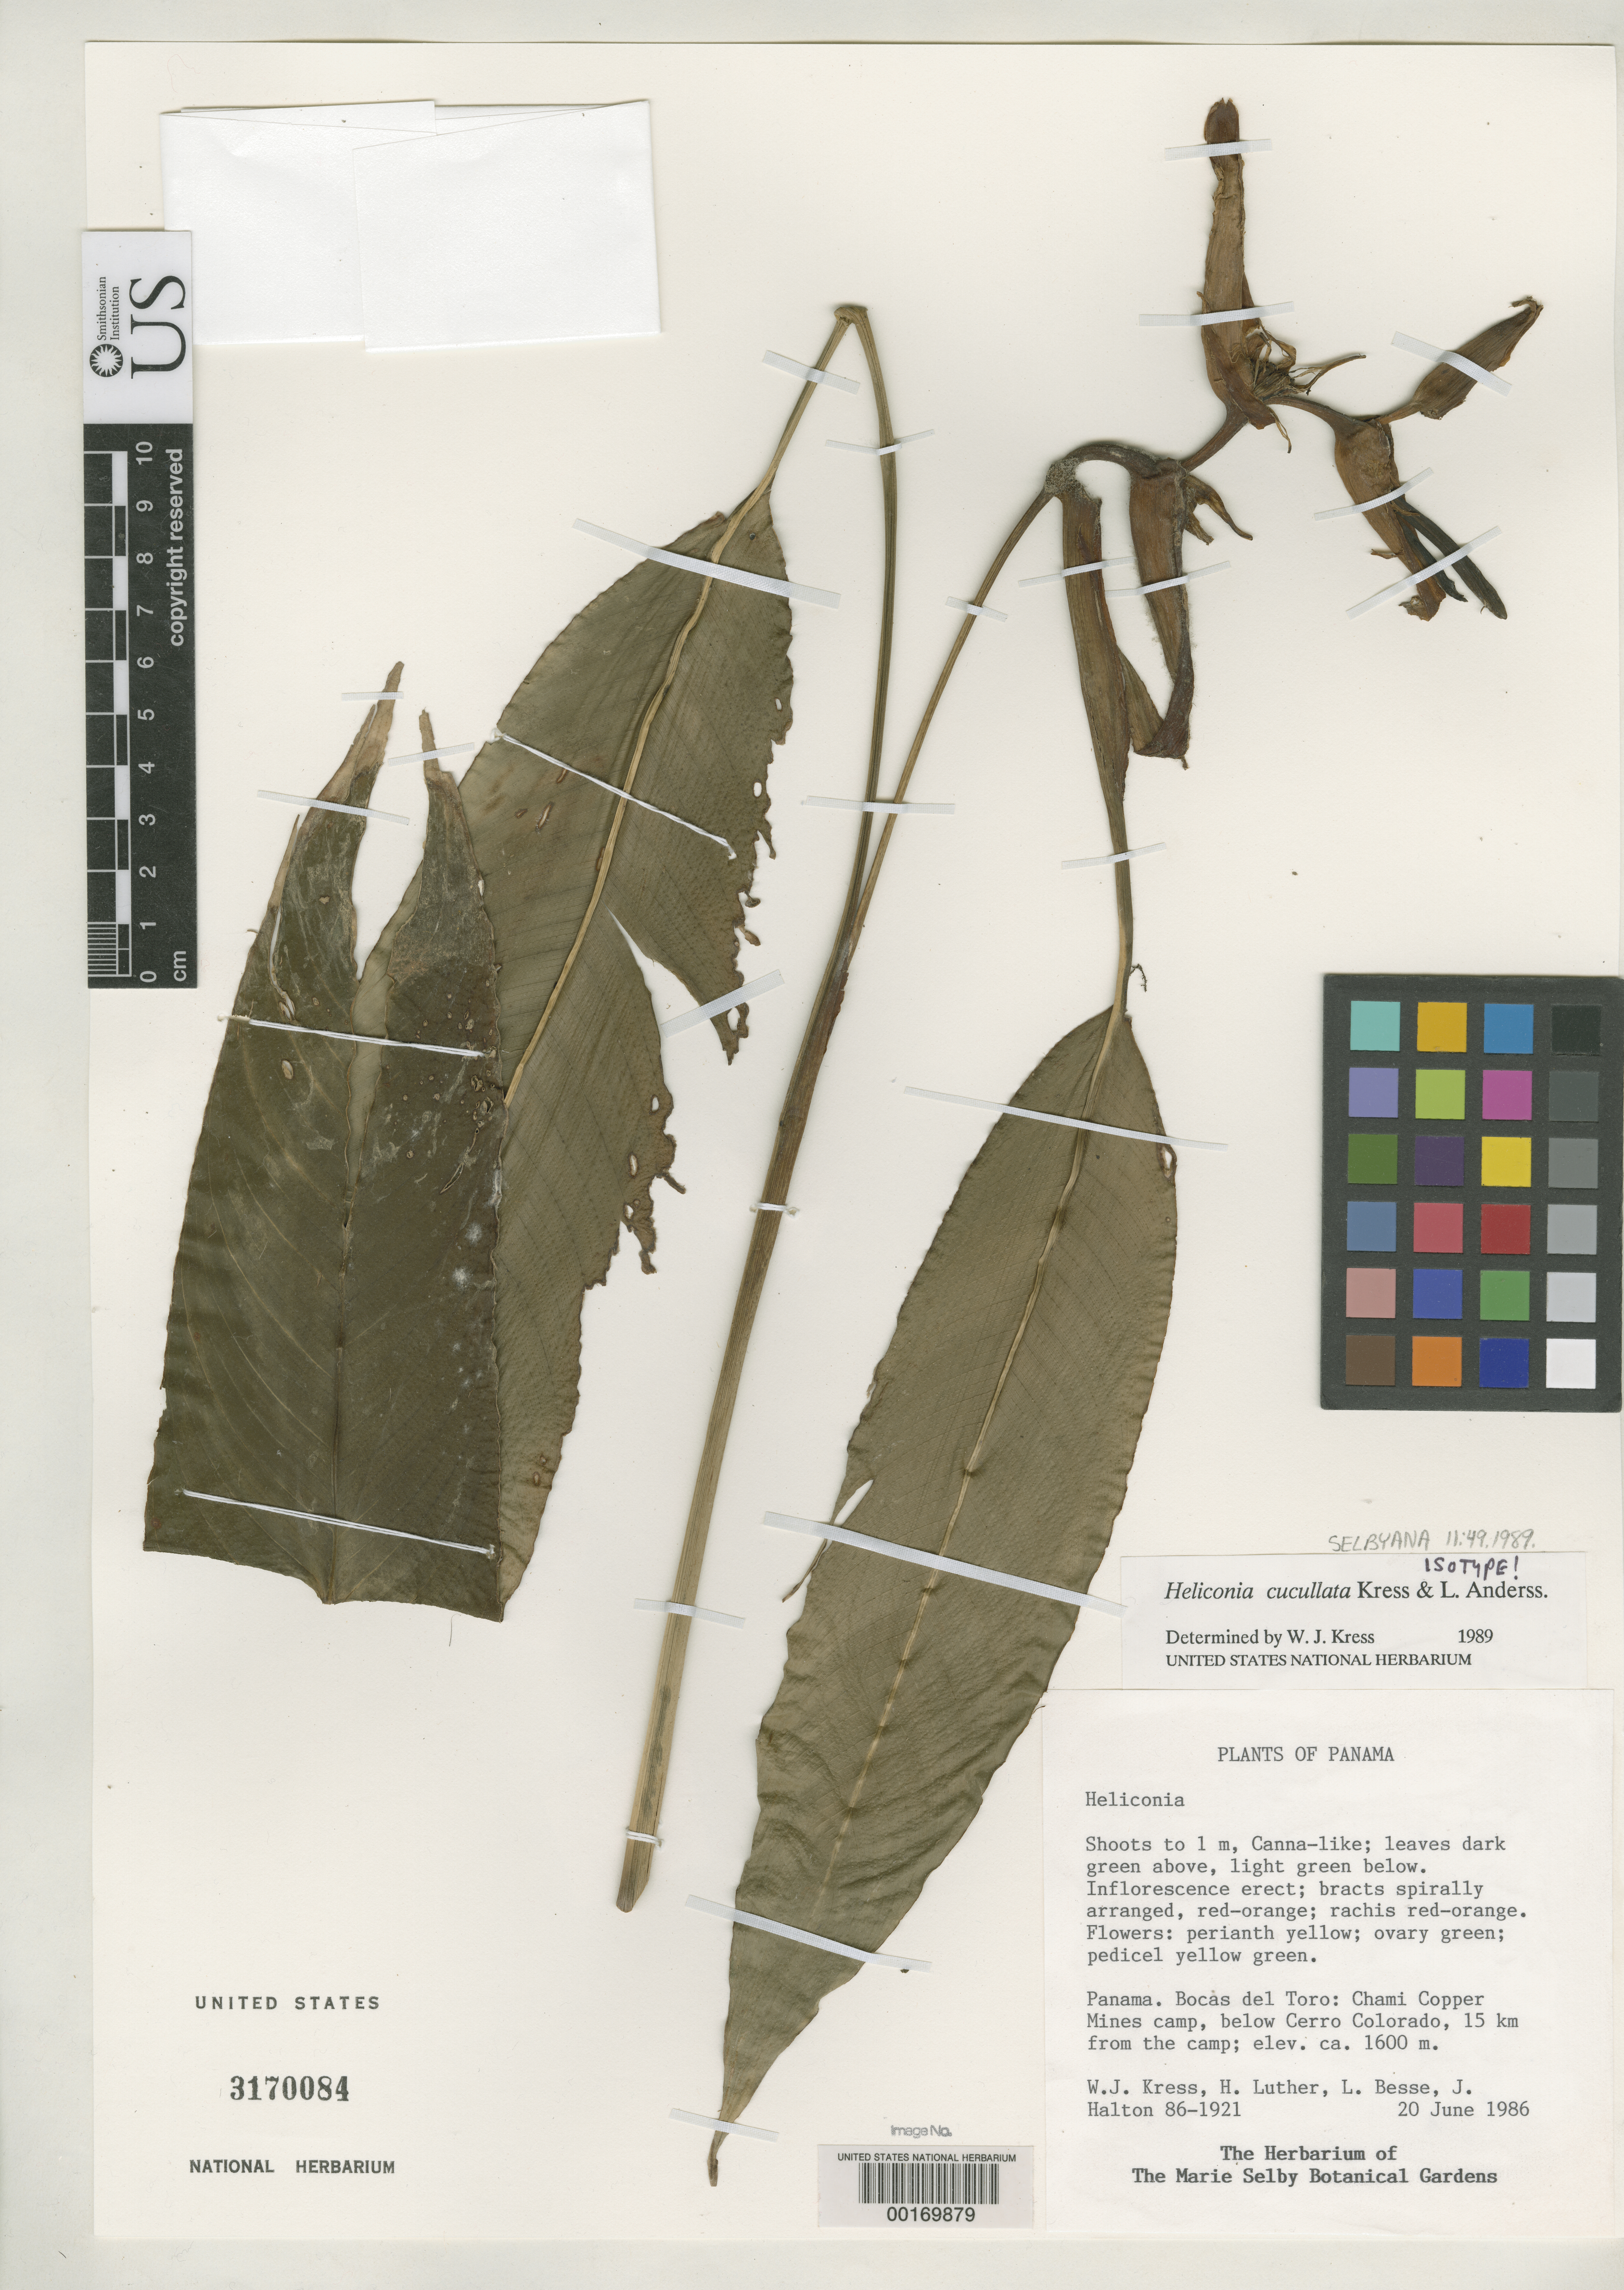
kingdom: Plantae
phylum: Tracheophyta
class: Liliopsida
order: Zingiberales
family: Heliconiaceae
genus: Heliconia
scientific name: Heliconia cucullata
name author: W.J. Kress & L. Andersson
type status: Isotype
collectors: W. J. Kress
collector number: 86-1921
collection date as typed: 20 Jun 1986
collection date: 1986-06-20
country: Panama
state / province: Bocas del Toro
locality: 15 km from Chame copper mincamp, below Cerro Colorado.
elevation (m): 1600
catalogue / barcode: US 3170084